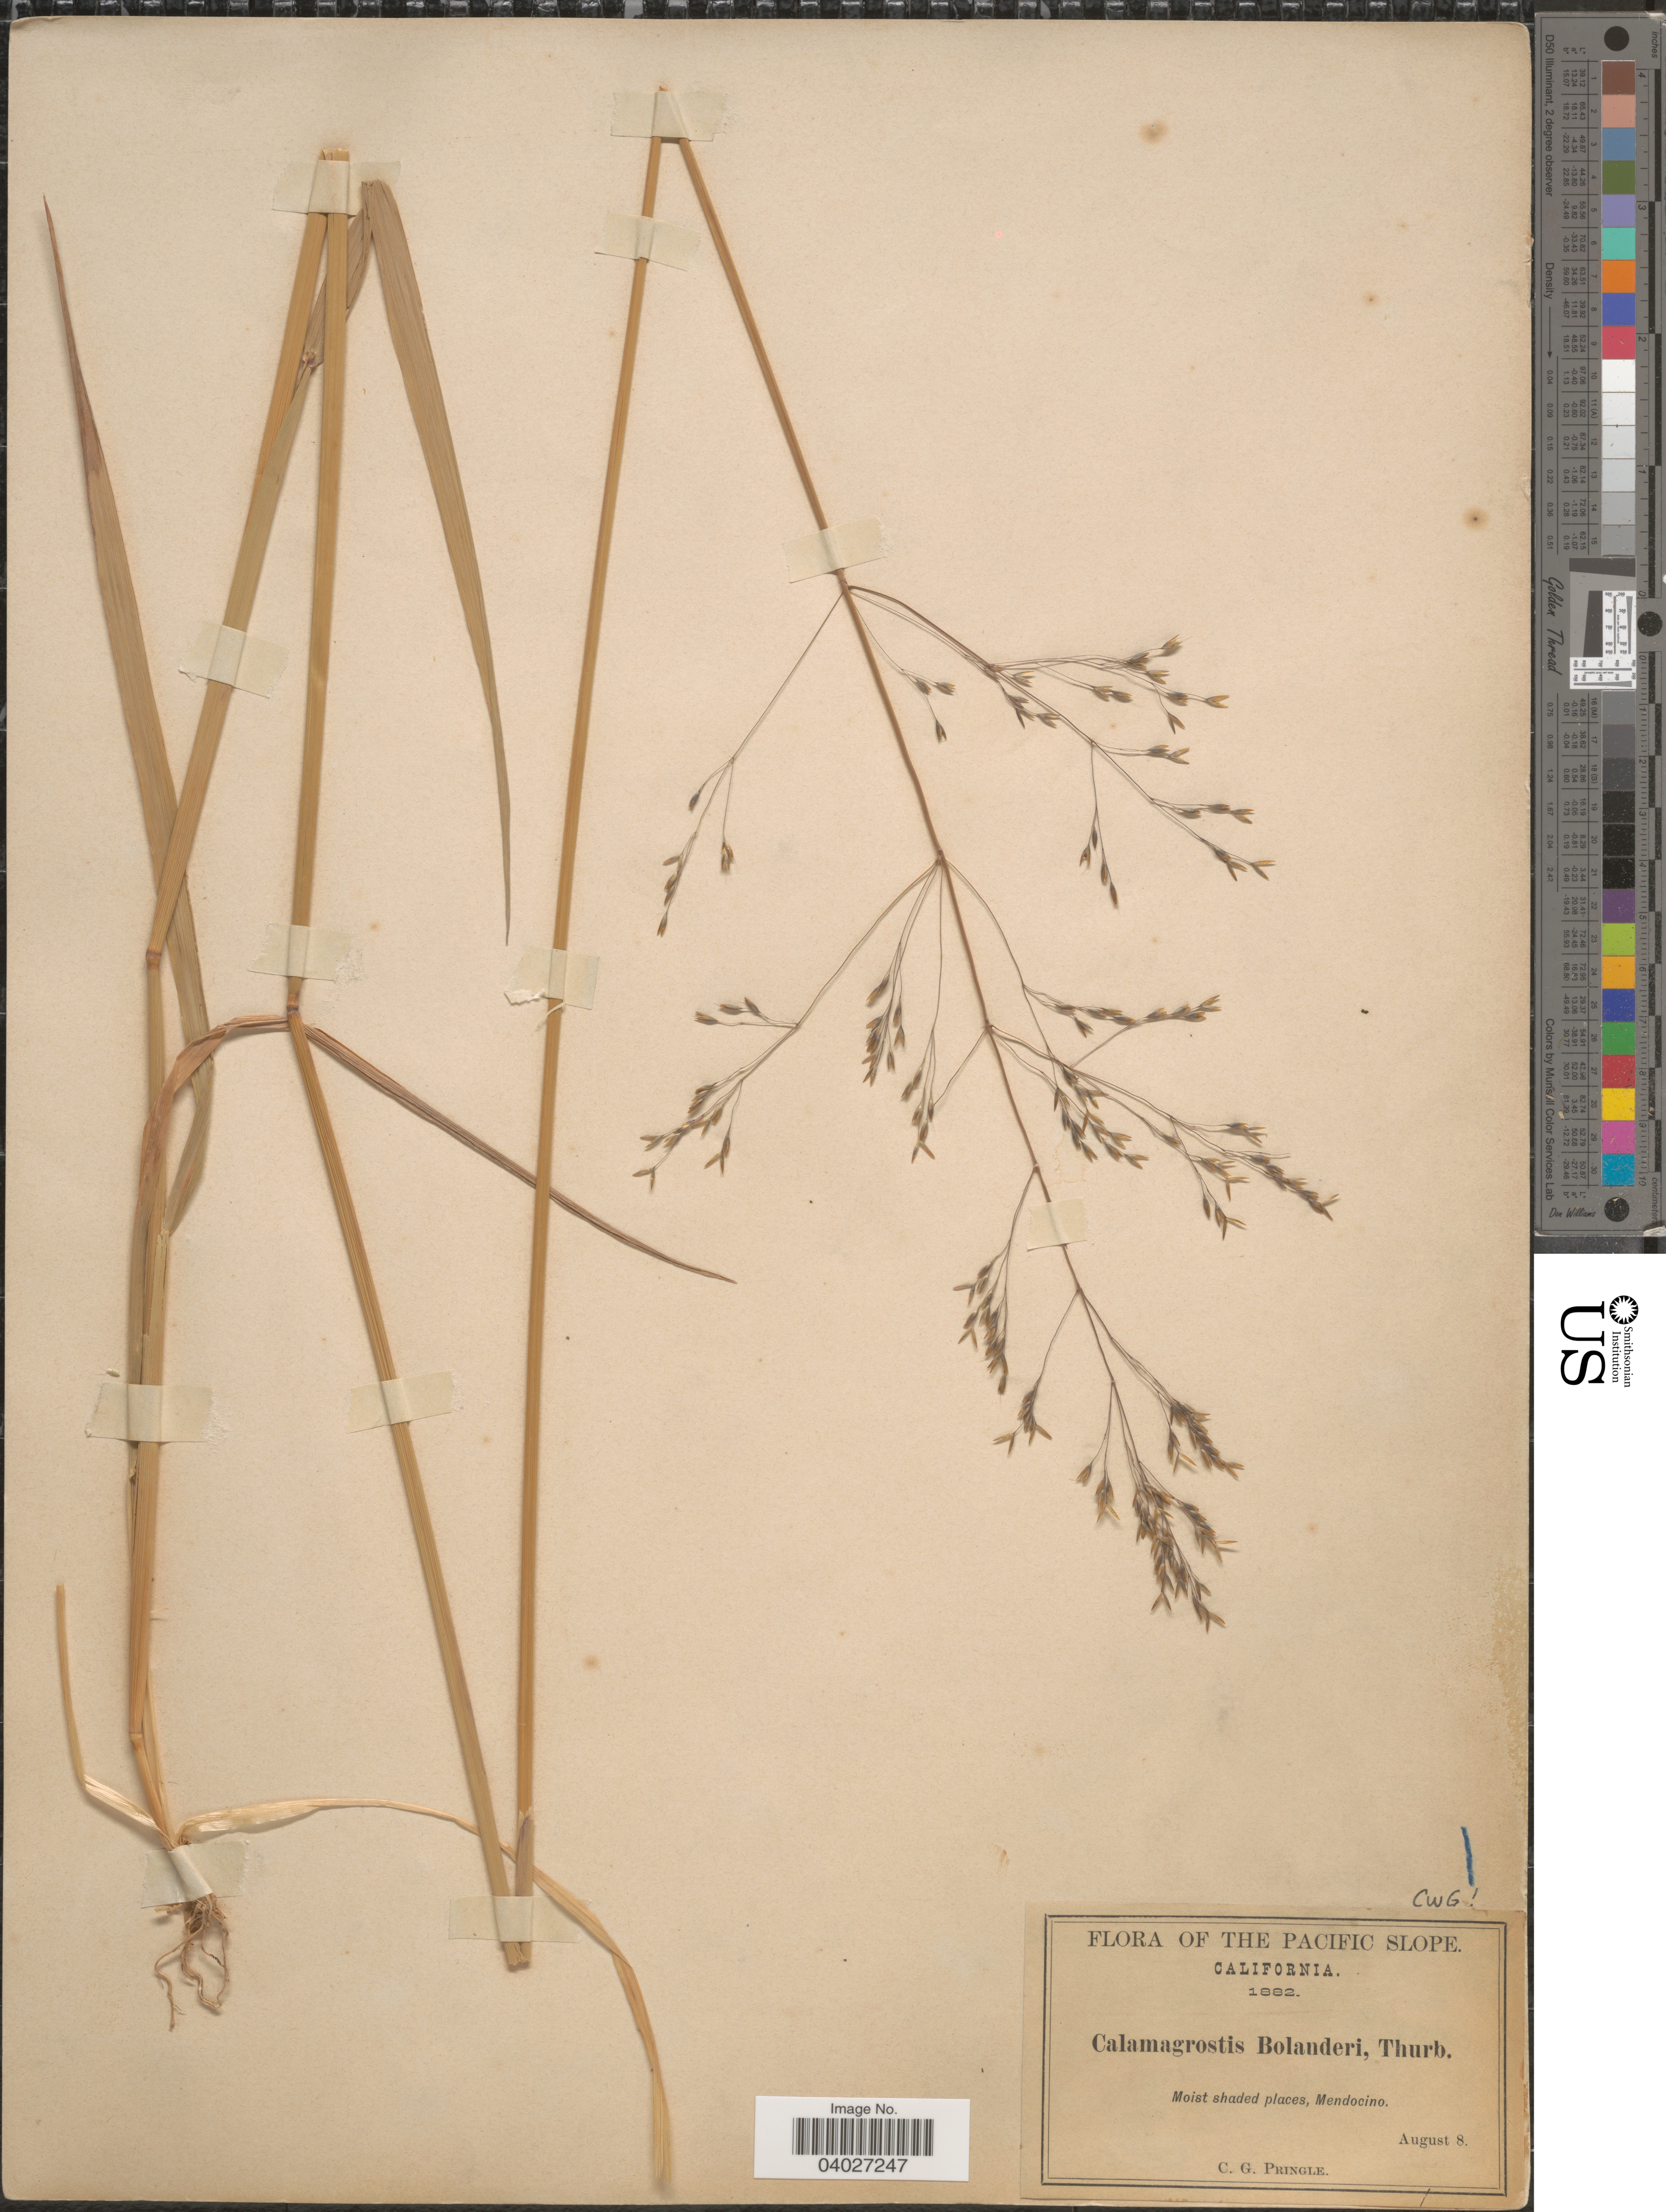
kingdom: Plantae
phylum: Tracheophyta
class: Liliopsida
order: Poales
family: Poaceae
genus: Calamagrostis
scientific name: Calamagrostis bolanderi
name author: Thurb.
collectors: C. G. Pringle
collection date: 1882-08-08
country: United States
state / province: California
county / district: Mendocino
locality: The Pacific Slope. Moist shaded places, Mendocino.